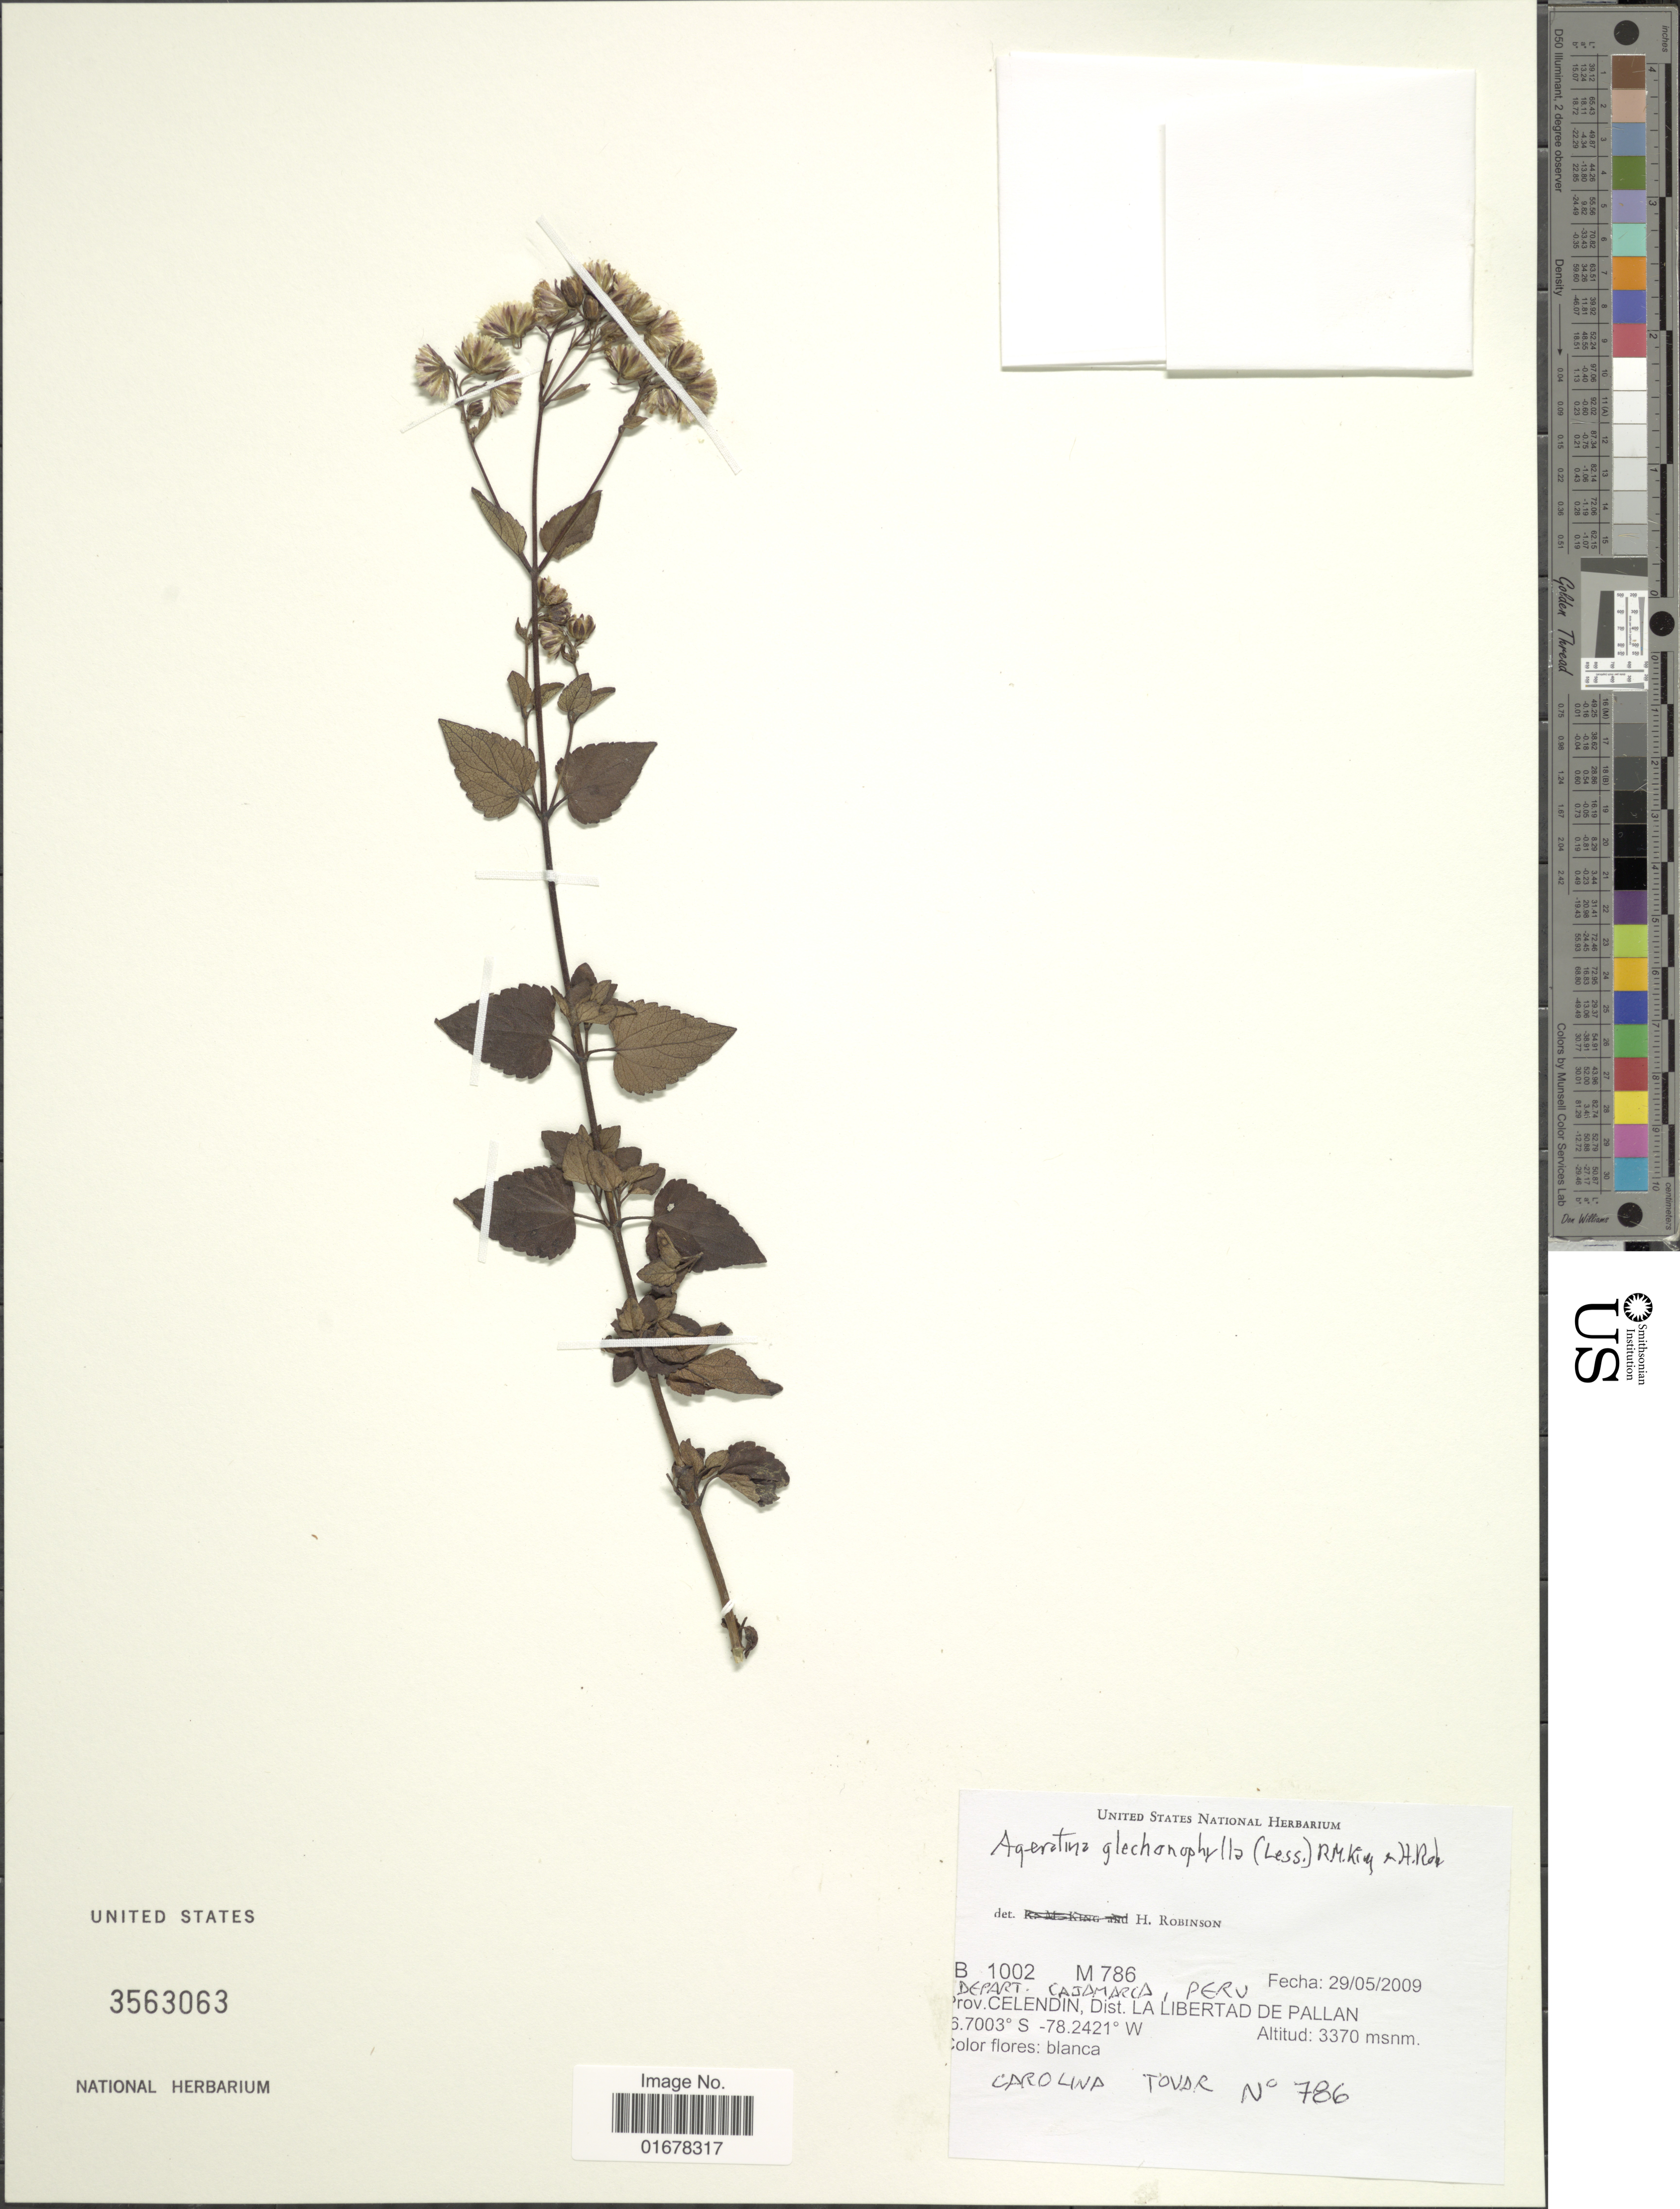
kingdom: Plantae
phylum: Tracheophyta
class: Magnoliopsida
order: Asterales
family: Asteraceae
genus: Ageratina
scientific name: Ageratina glechonophylla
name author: (Less.) R.M. King & H. Rob.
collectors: C. Tovar Breña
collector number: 786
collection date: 2009-05-29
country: Peru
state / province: Cajamarca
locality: Depart. Cajamarca, Peru, Prov. Celendin, Dist. La Libertad De Pallan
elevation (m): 3370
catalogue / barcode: US 3563063